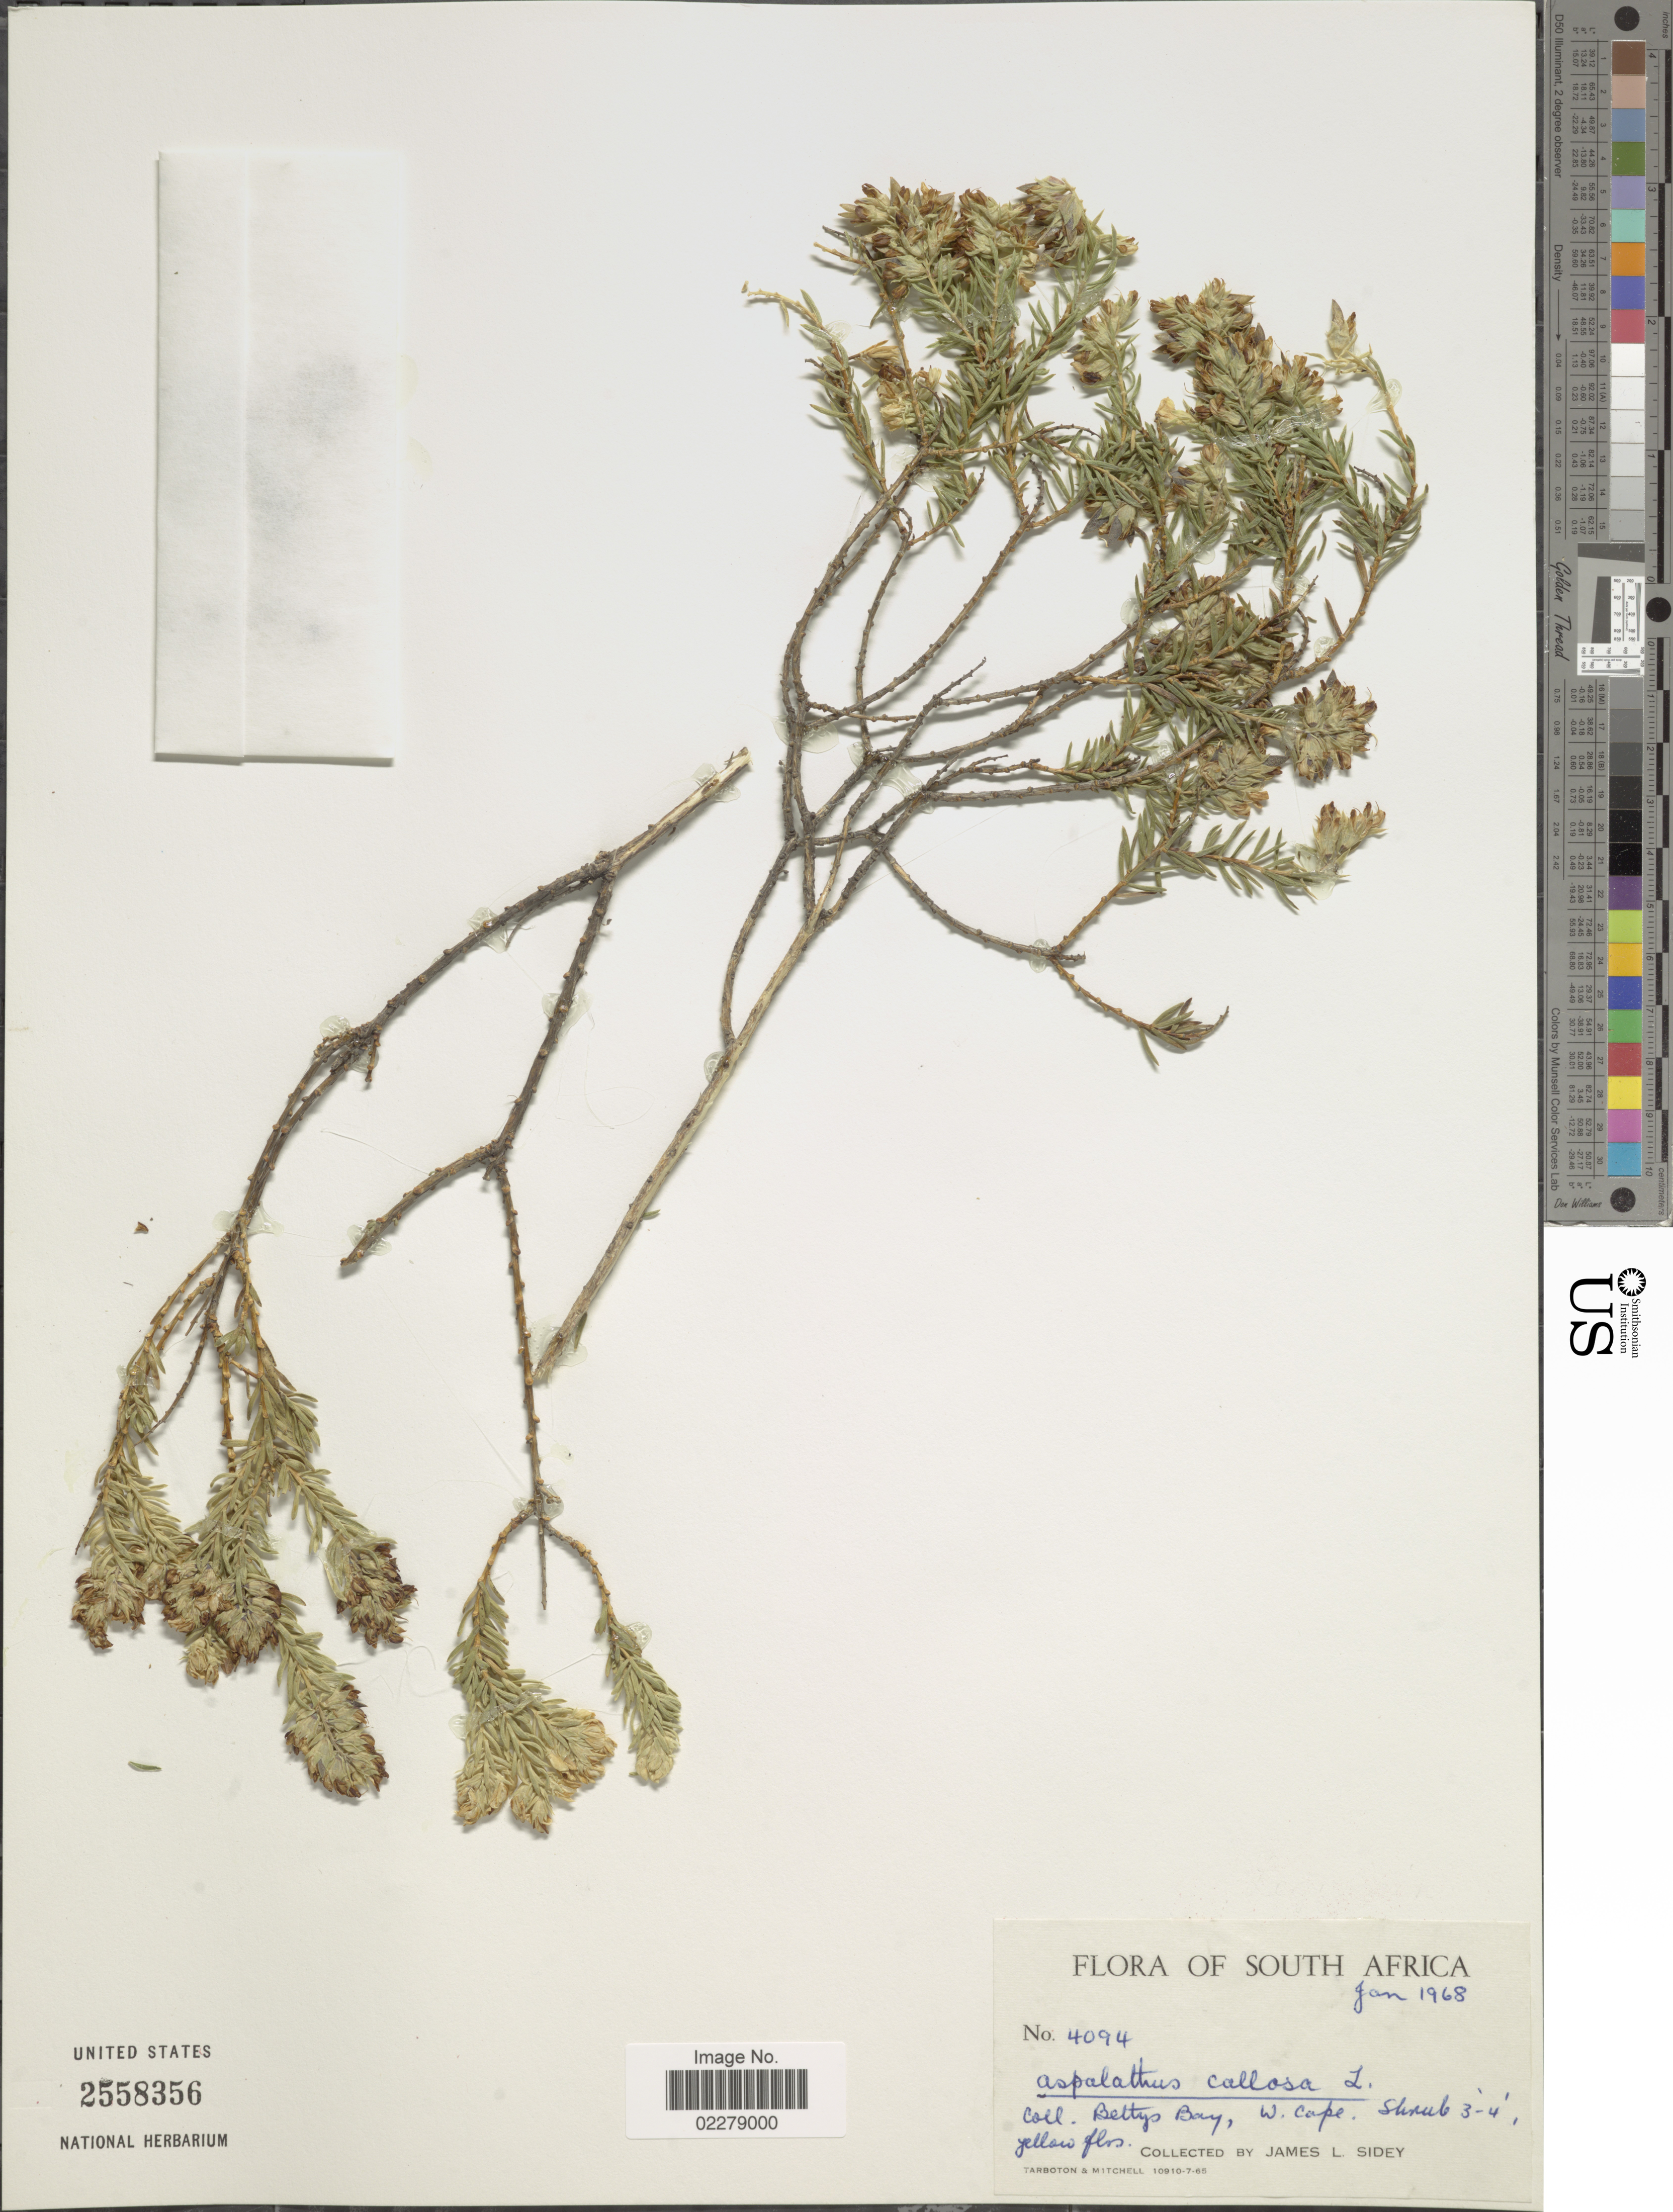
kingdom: Plantae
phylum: Tracheophyta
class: Magnoliopsida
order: Fabales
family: Fabaceae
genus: Aspalathus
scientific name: Aspalathus callosa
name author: L.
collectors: J. L. Sidey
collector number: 4094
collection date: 1968-01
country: South Africa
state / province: Western Cape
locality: Bettys bay, W. Cape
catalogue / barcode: US 2558356